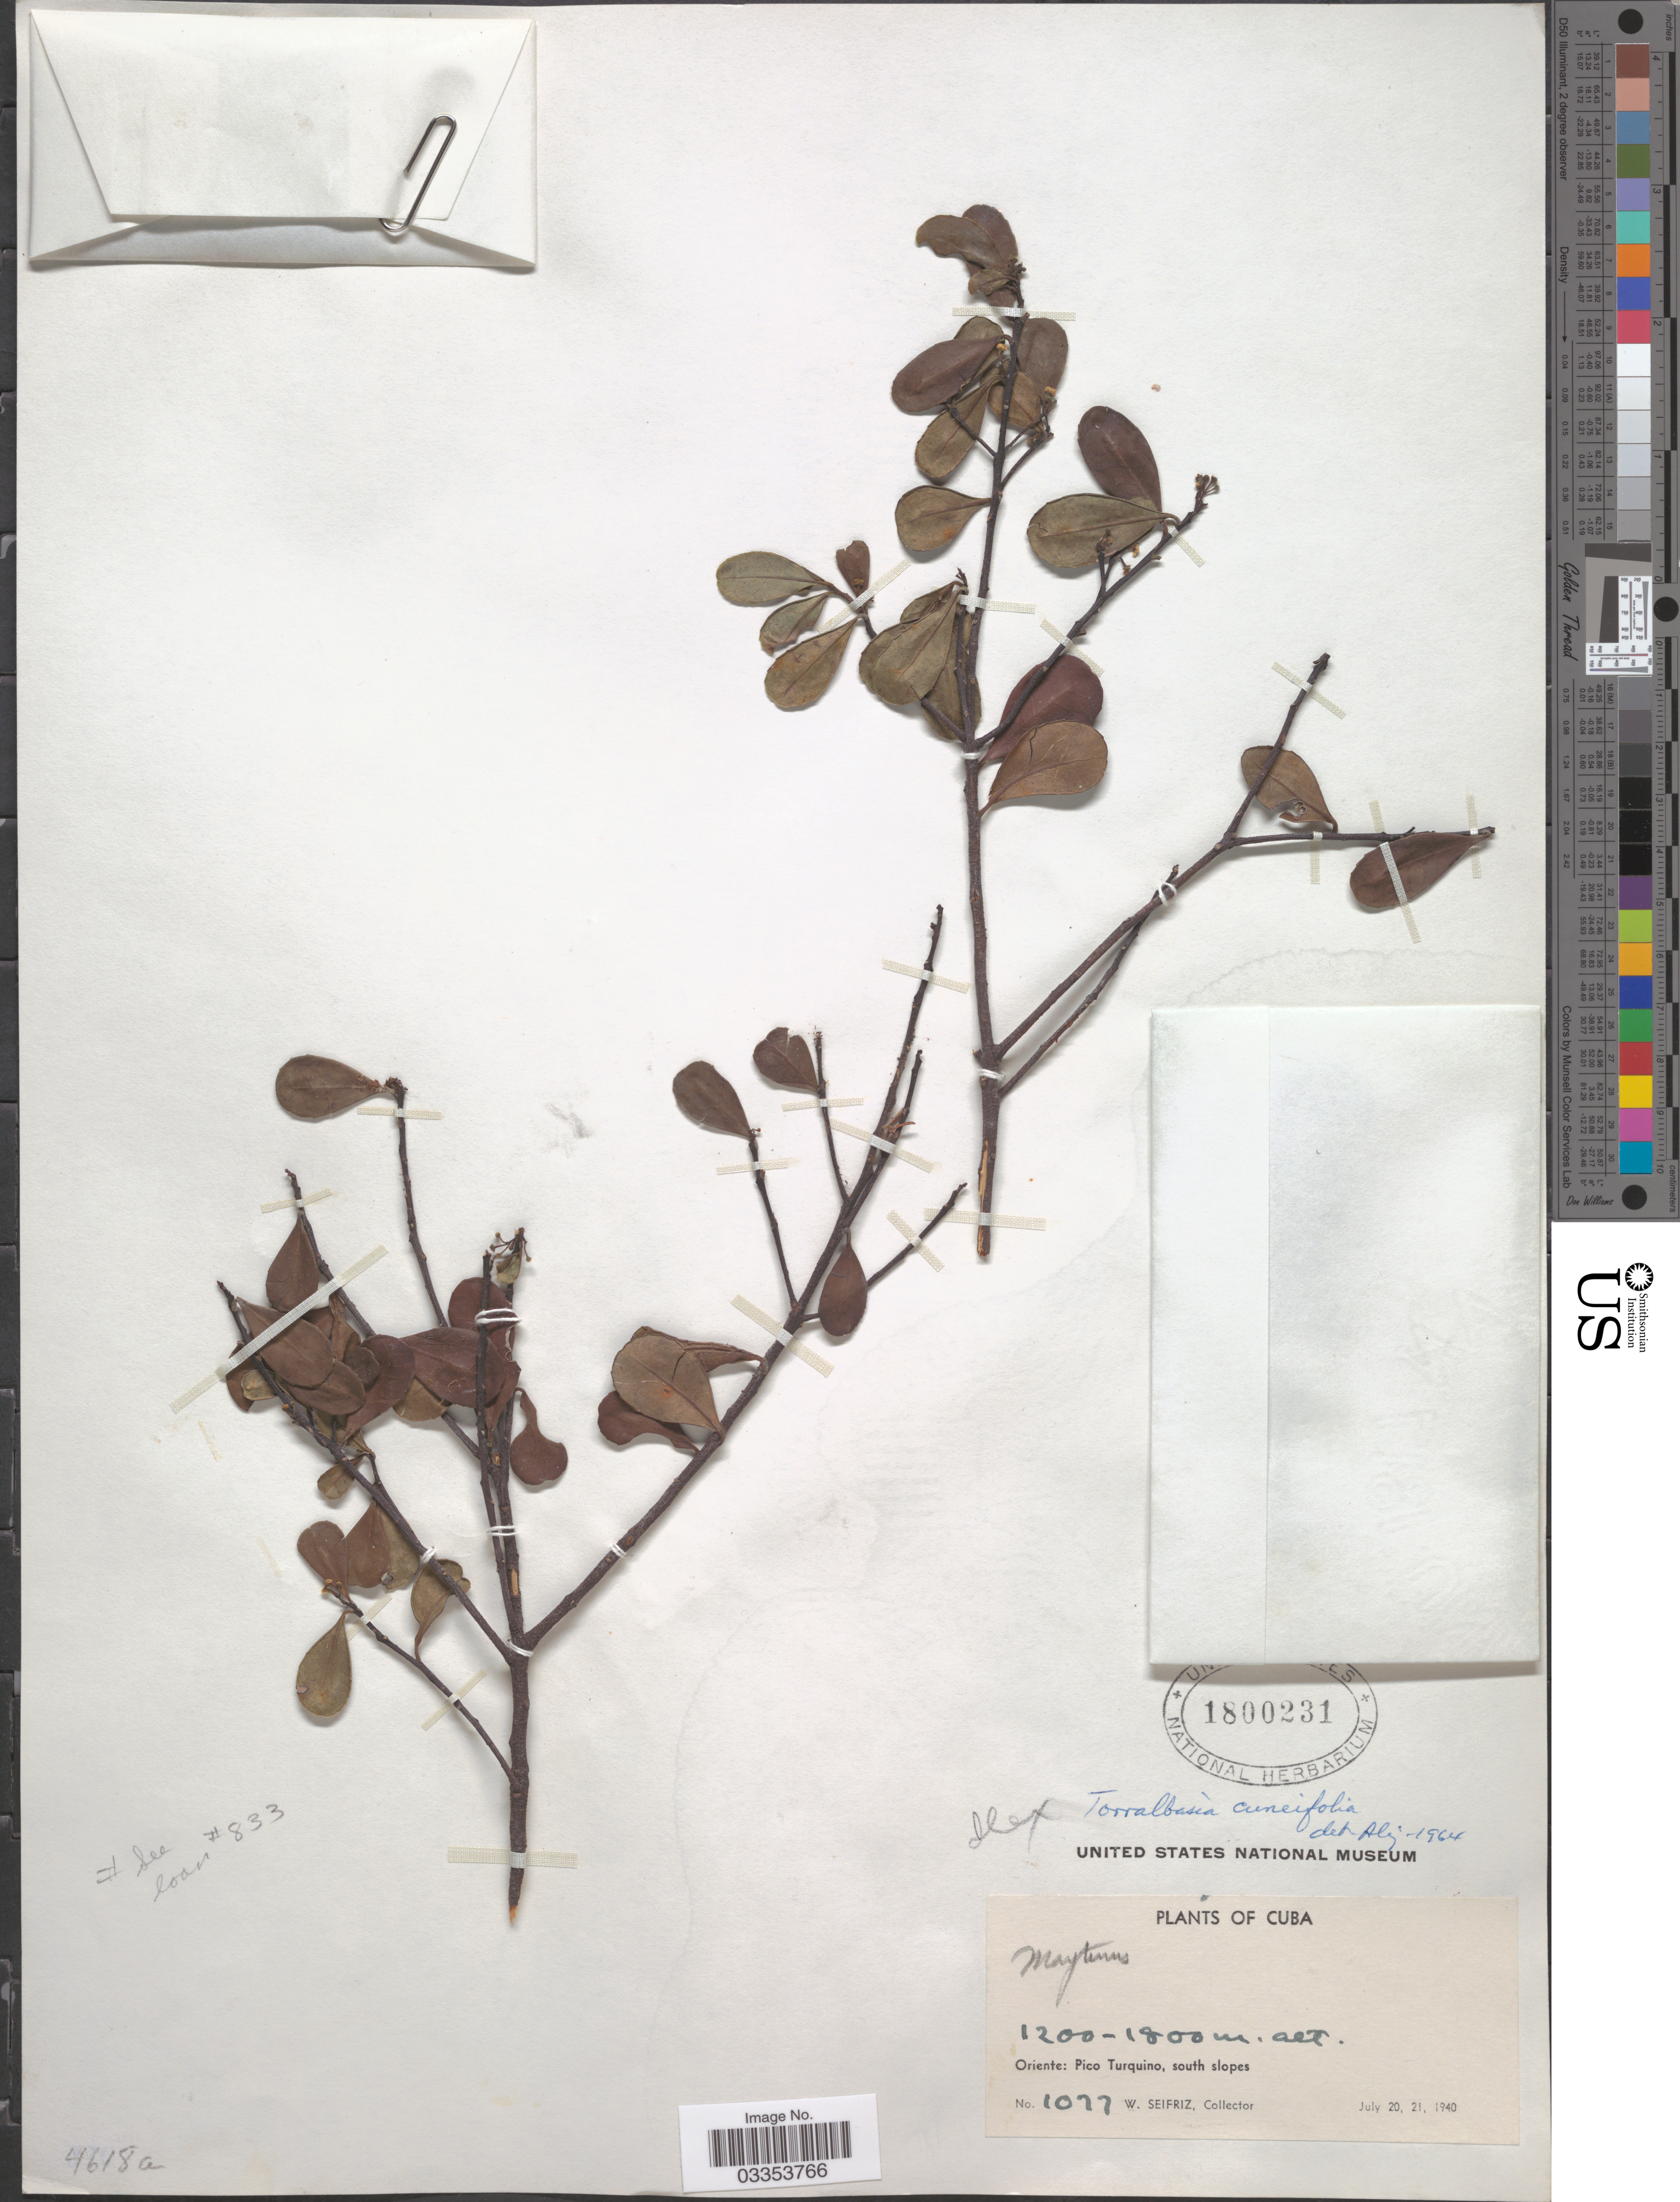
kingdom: Plantae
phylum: Tracheophyta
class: Magnoliopsida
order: Celastrales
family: Celastraceae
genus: Torralbasia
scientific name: Torralbasia cuneifolia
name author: (C. Wright ex Griseb.) Krug & Urb.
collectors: W. Seifriz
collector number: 1077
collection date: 1940-07-20/1940-07-21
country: Cuba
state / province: Oriente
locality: Pico Turquino, south slopes.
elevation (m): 1200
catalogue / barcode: US 1800231